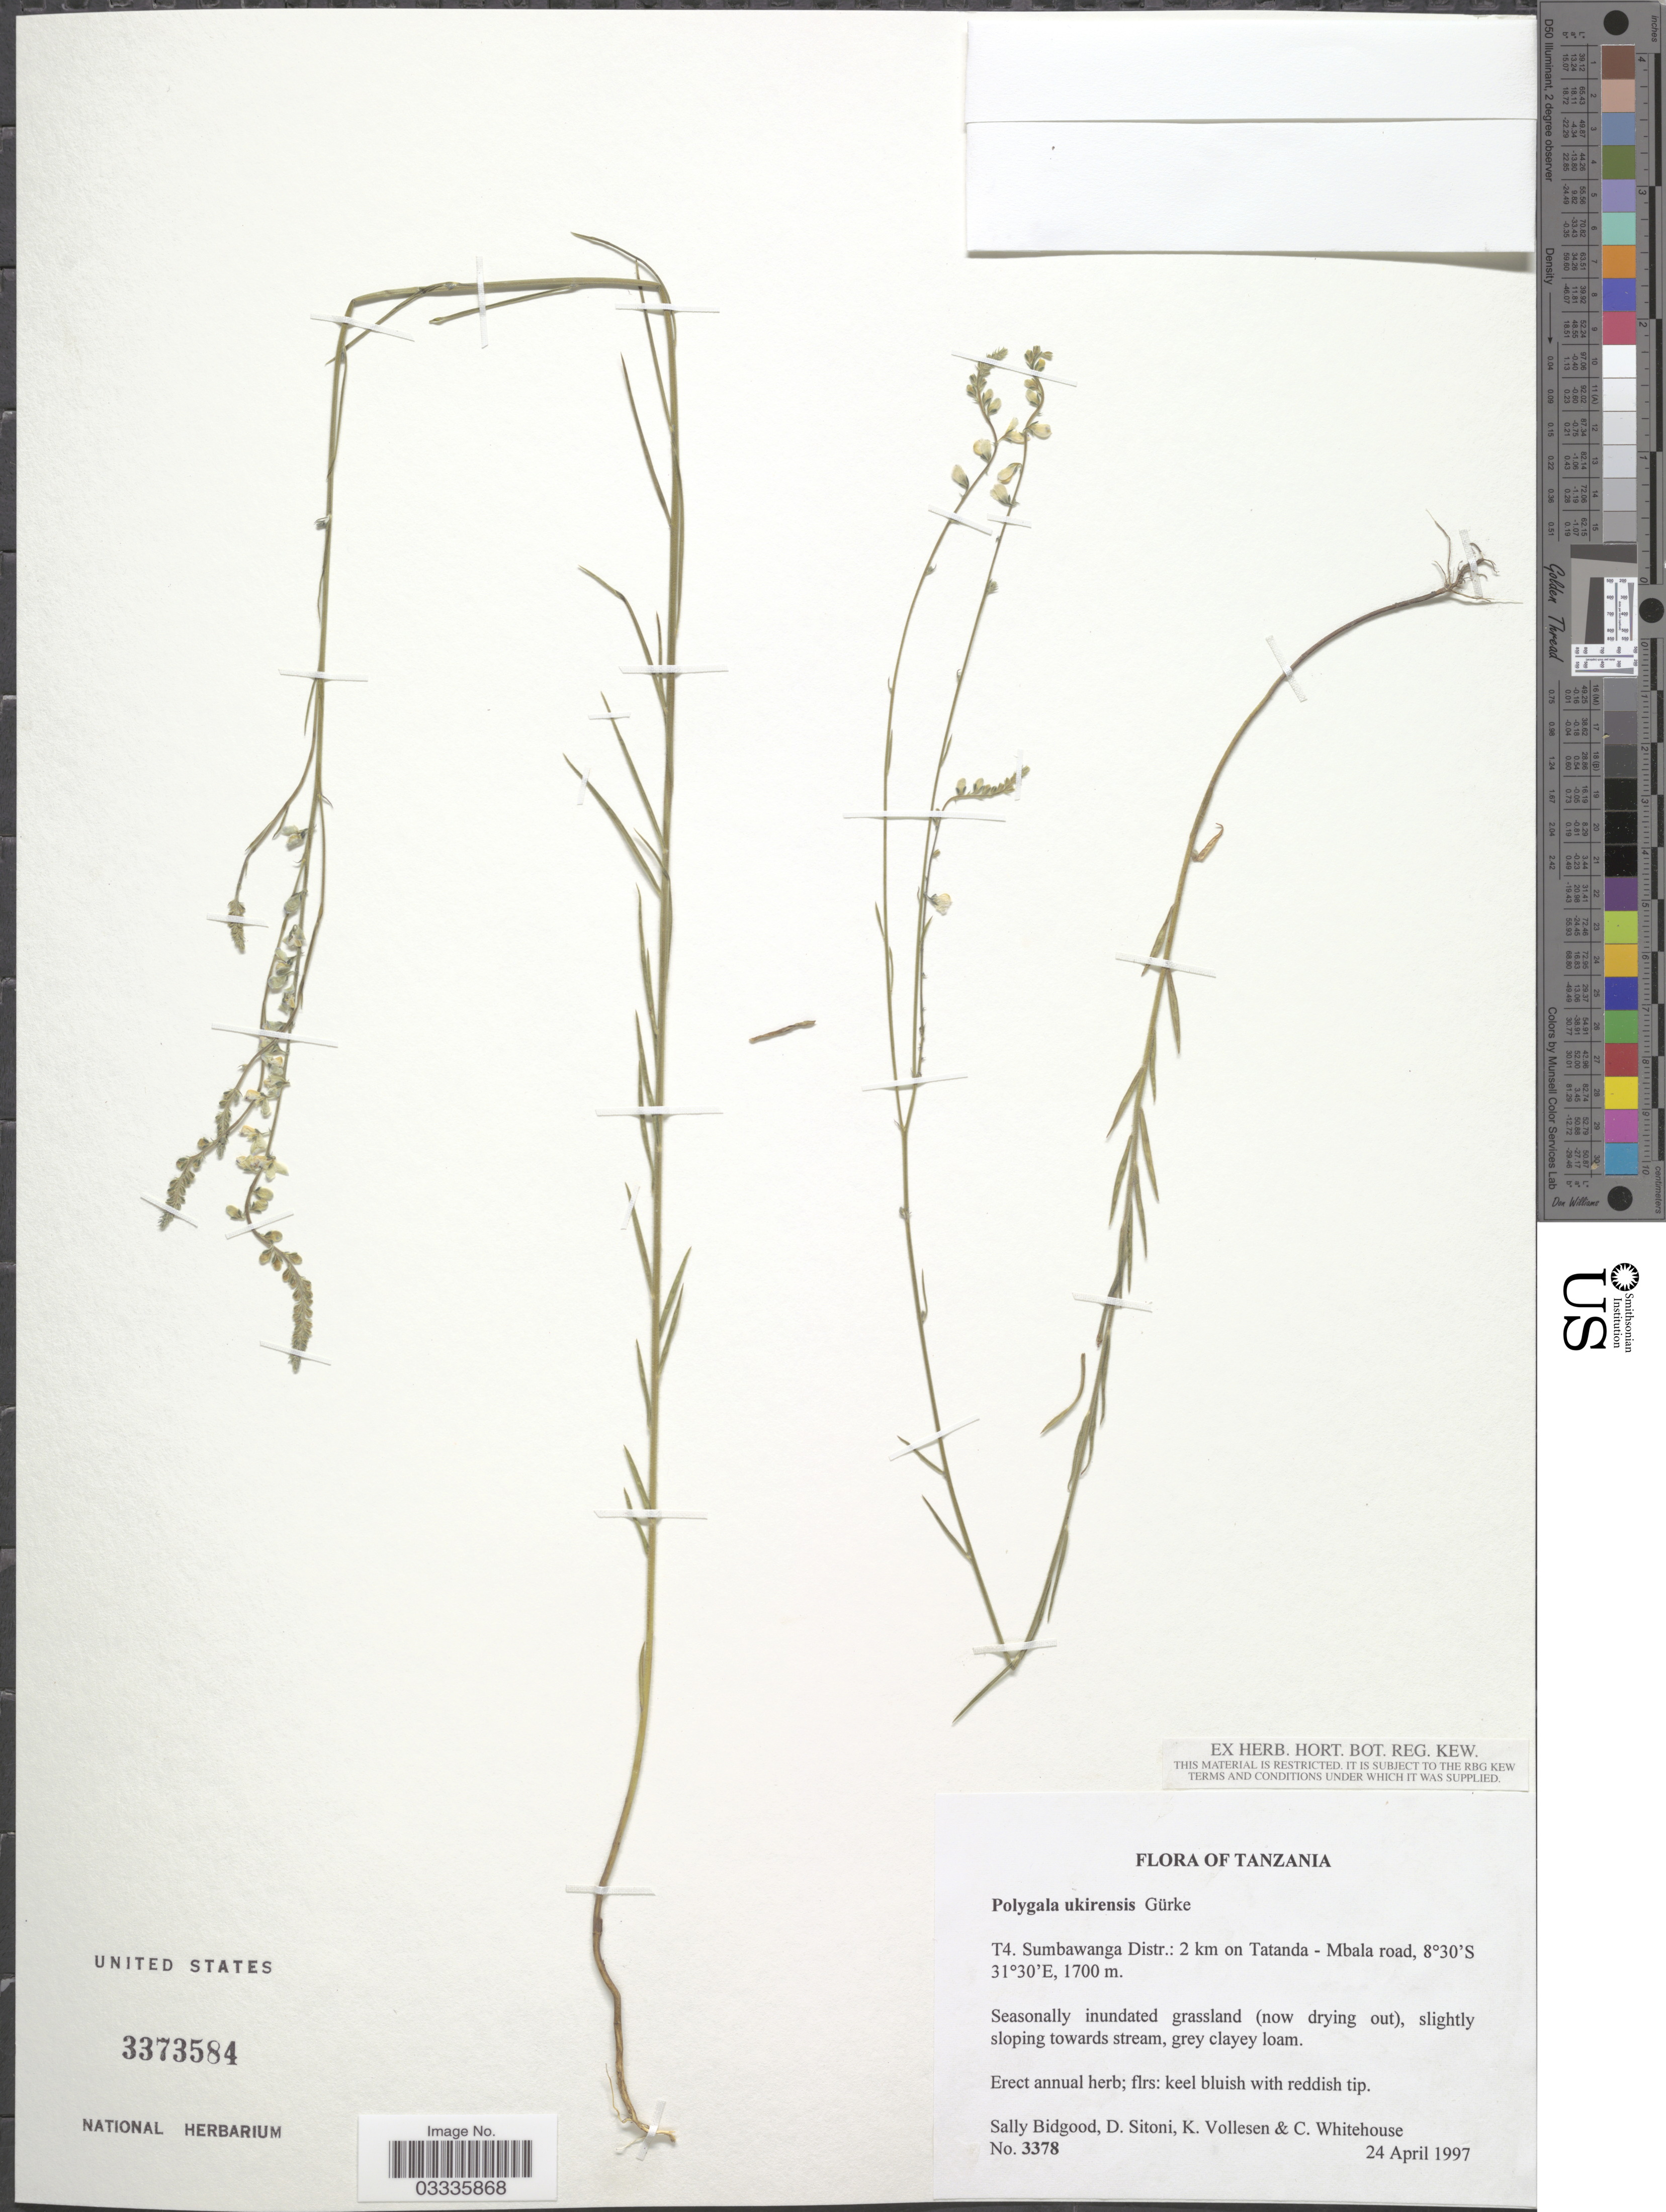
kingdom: Plantae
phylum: Tracheophyta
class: Magnoliopsida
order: Fabales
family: Polygalaceae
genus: Polygala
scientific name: Polygala ukirensis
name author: Gürke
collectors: S. Bidgood, D. Sitoni, K. Vollesen & C. Whitehouse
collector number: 3378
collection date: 1997-04-24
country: Tanzania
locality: T4. Sumbawanga Distr.: 2 km on Tatanda - Mbala road.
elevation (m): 1700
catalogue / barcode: US 3373584